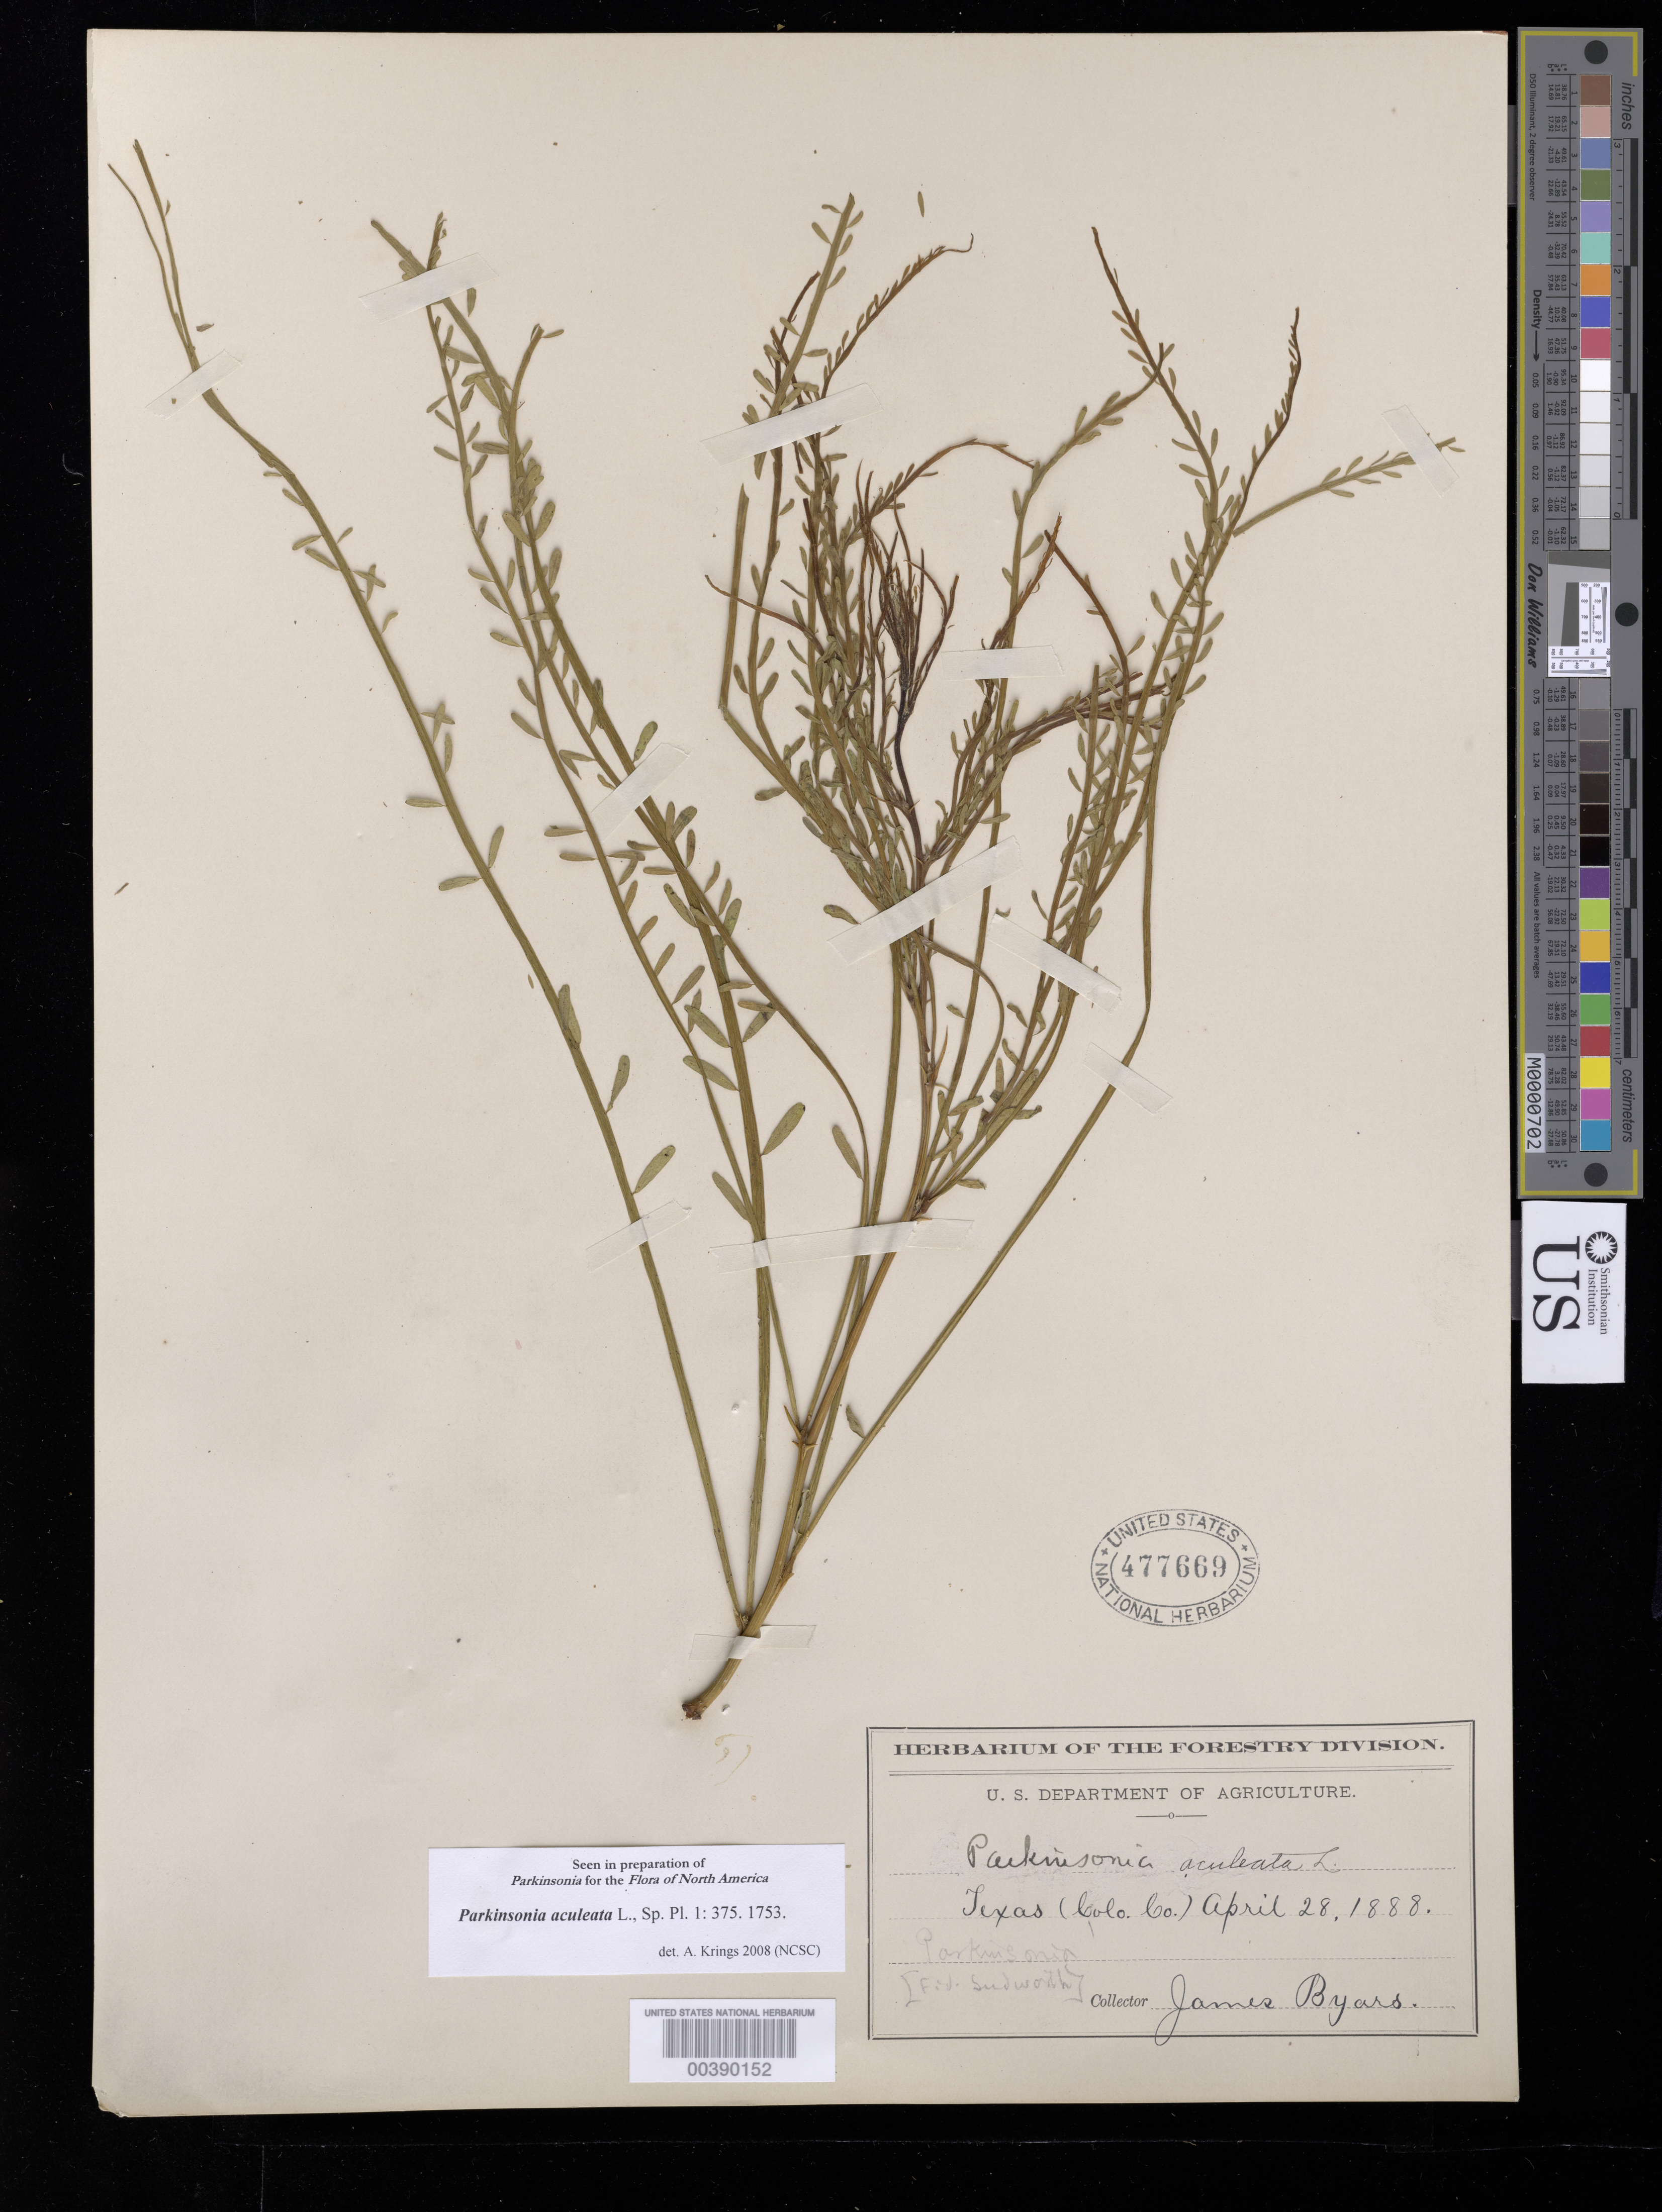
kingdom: Plantae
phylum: Tracheophyta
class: Magnoliopsida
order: Fabales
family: Fabaceae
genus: Parkinsonia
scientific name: Parkinsonia aculeata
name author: L.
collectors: J. Byars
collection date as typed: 28 Apr 1888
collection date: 1888-04-28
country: United States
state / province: Texas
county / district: Colorado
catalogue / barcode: US 477669